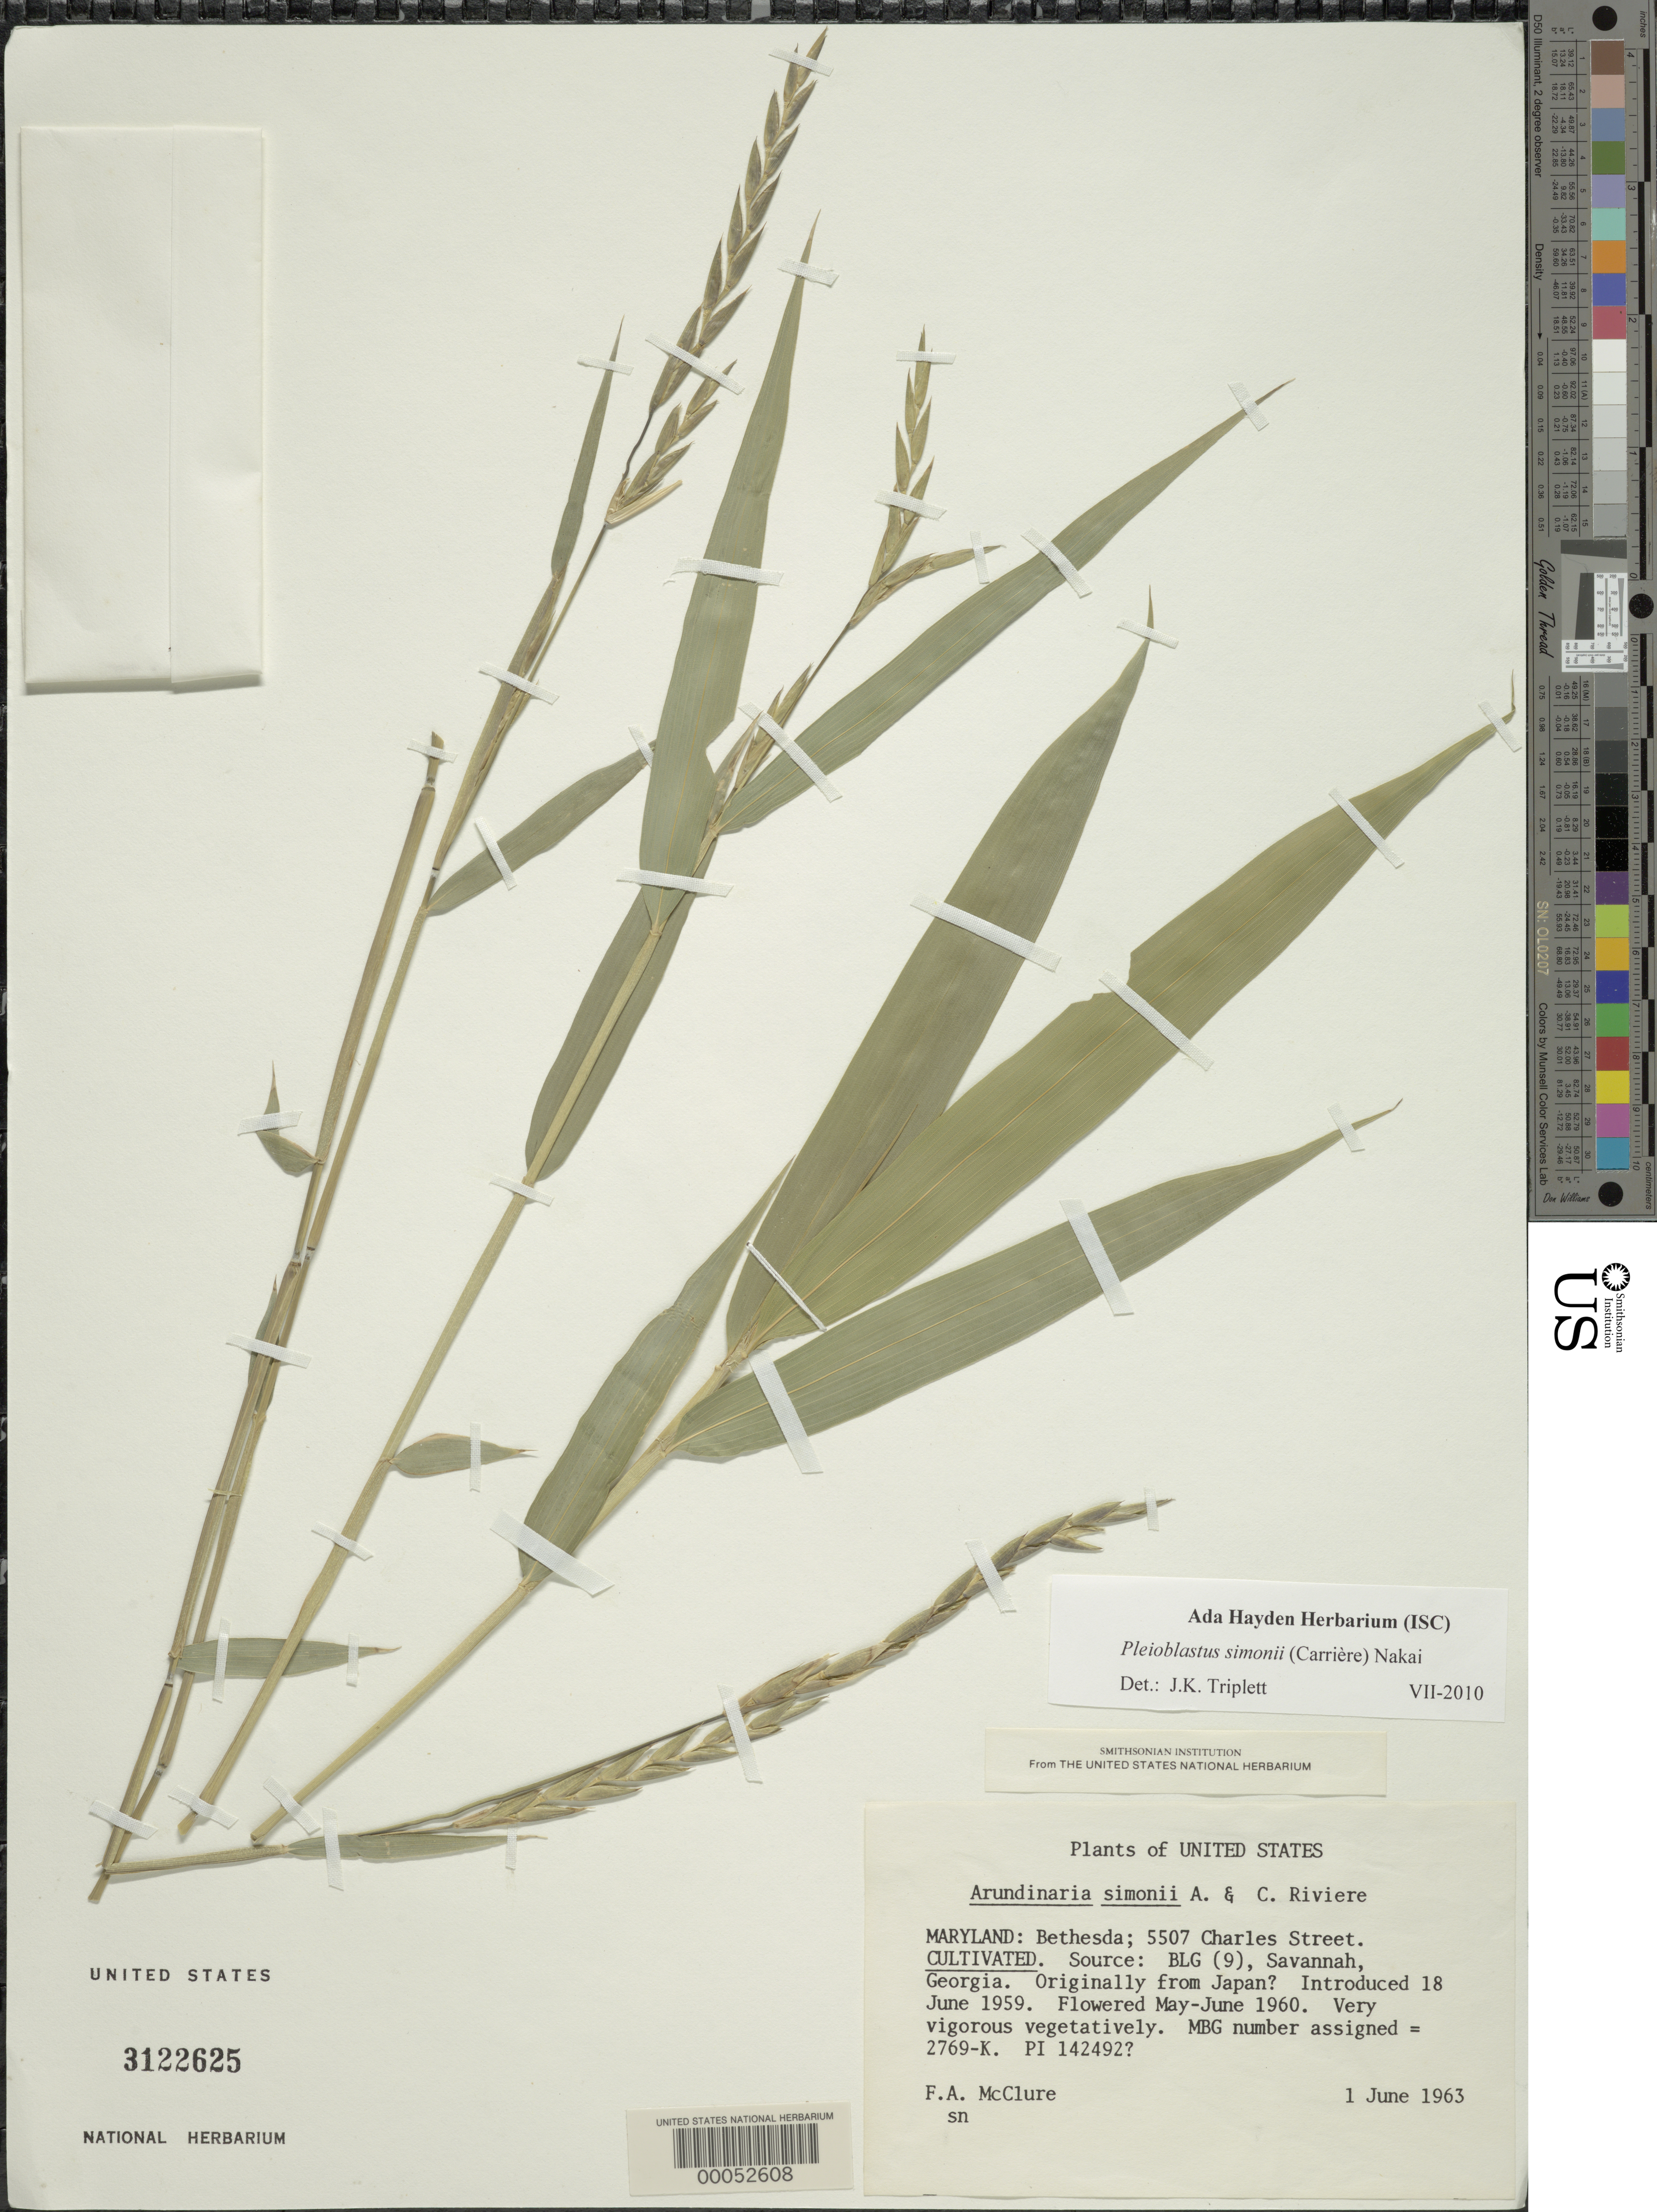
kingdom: Plantae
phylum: Tracheophyta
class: Liliopsida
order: Poales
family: Poaceae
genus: Pleioblastus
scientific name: Pleioblastus simonii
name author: (Carrière) Nakai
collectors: F. A. McClure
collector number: MBG 2769-K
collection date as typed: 01 Jun 1963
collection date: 1963-06-01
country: United States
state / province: Maryland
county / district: Montgomery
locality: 5507 Charles Street, Bethesda (McClure's garden)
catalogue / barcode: US 3122625